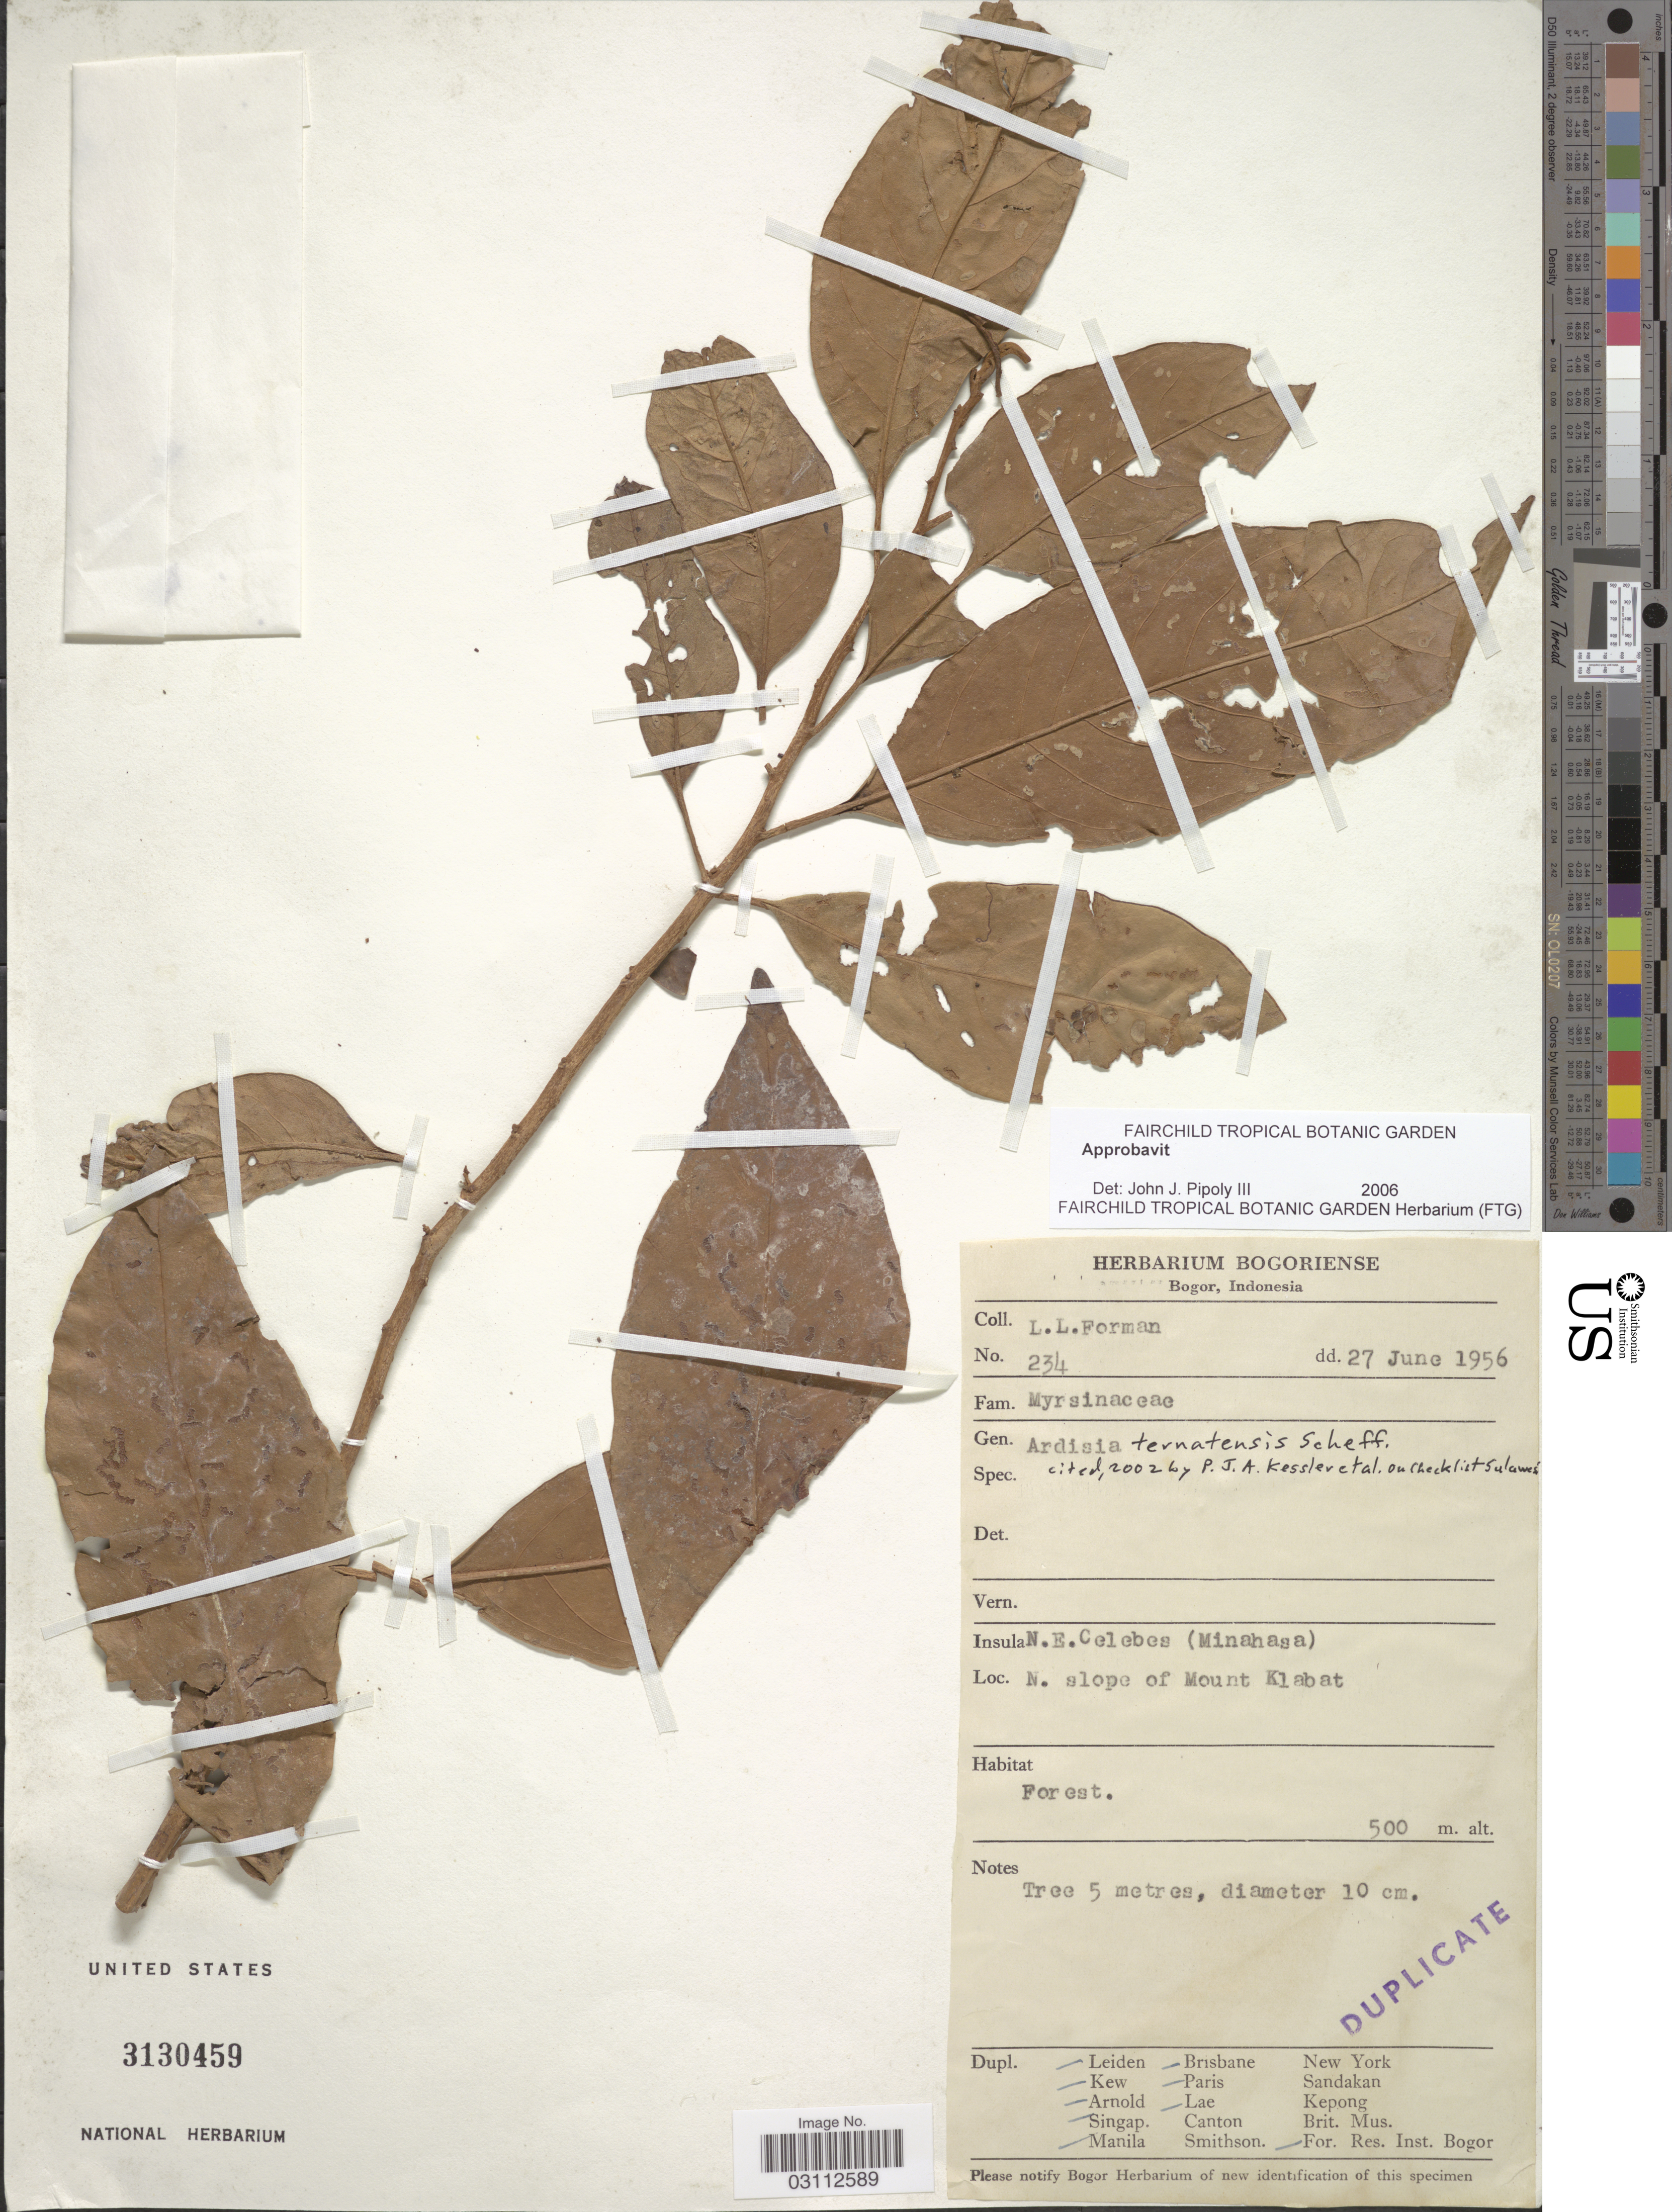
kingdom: Plantae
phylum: Tracheophyta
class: Magnoliopsida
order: Ericales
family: Primulaceae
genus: Ardisia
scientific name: Ardisia ternatensis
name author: Scheff.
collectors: L. Forman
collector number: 234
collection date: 1956-06-27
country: Indonesia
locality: Insula N.E. Celebes (Minahasa), N. slope of Mount Klabat.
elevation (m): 500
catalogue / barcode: US 3130459